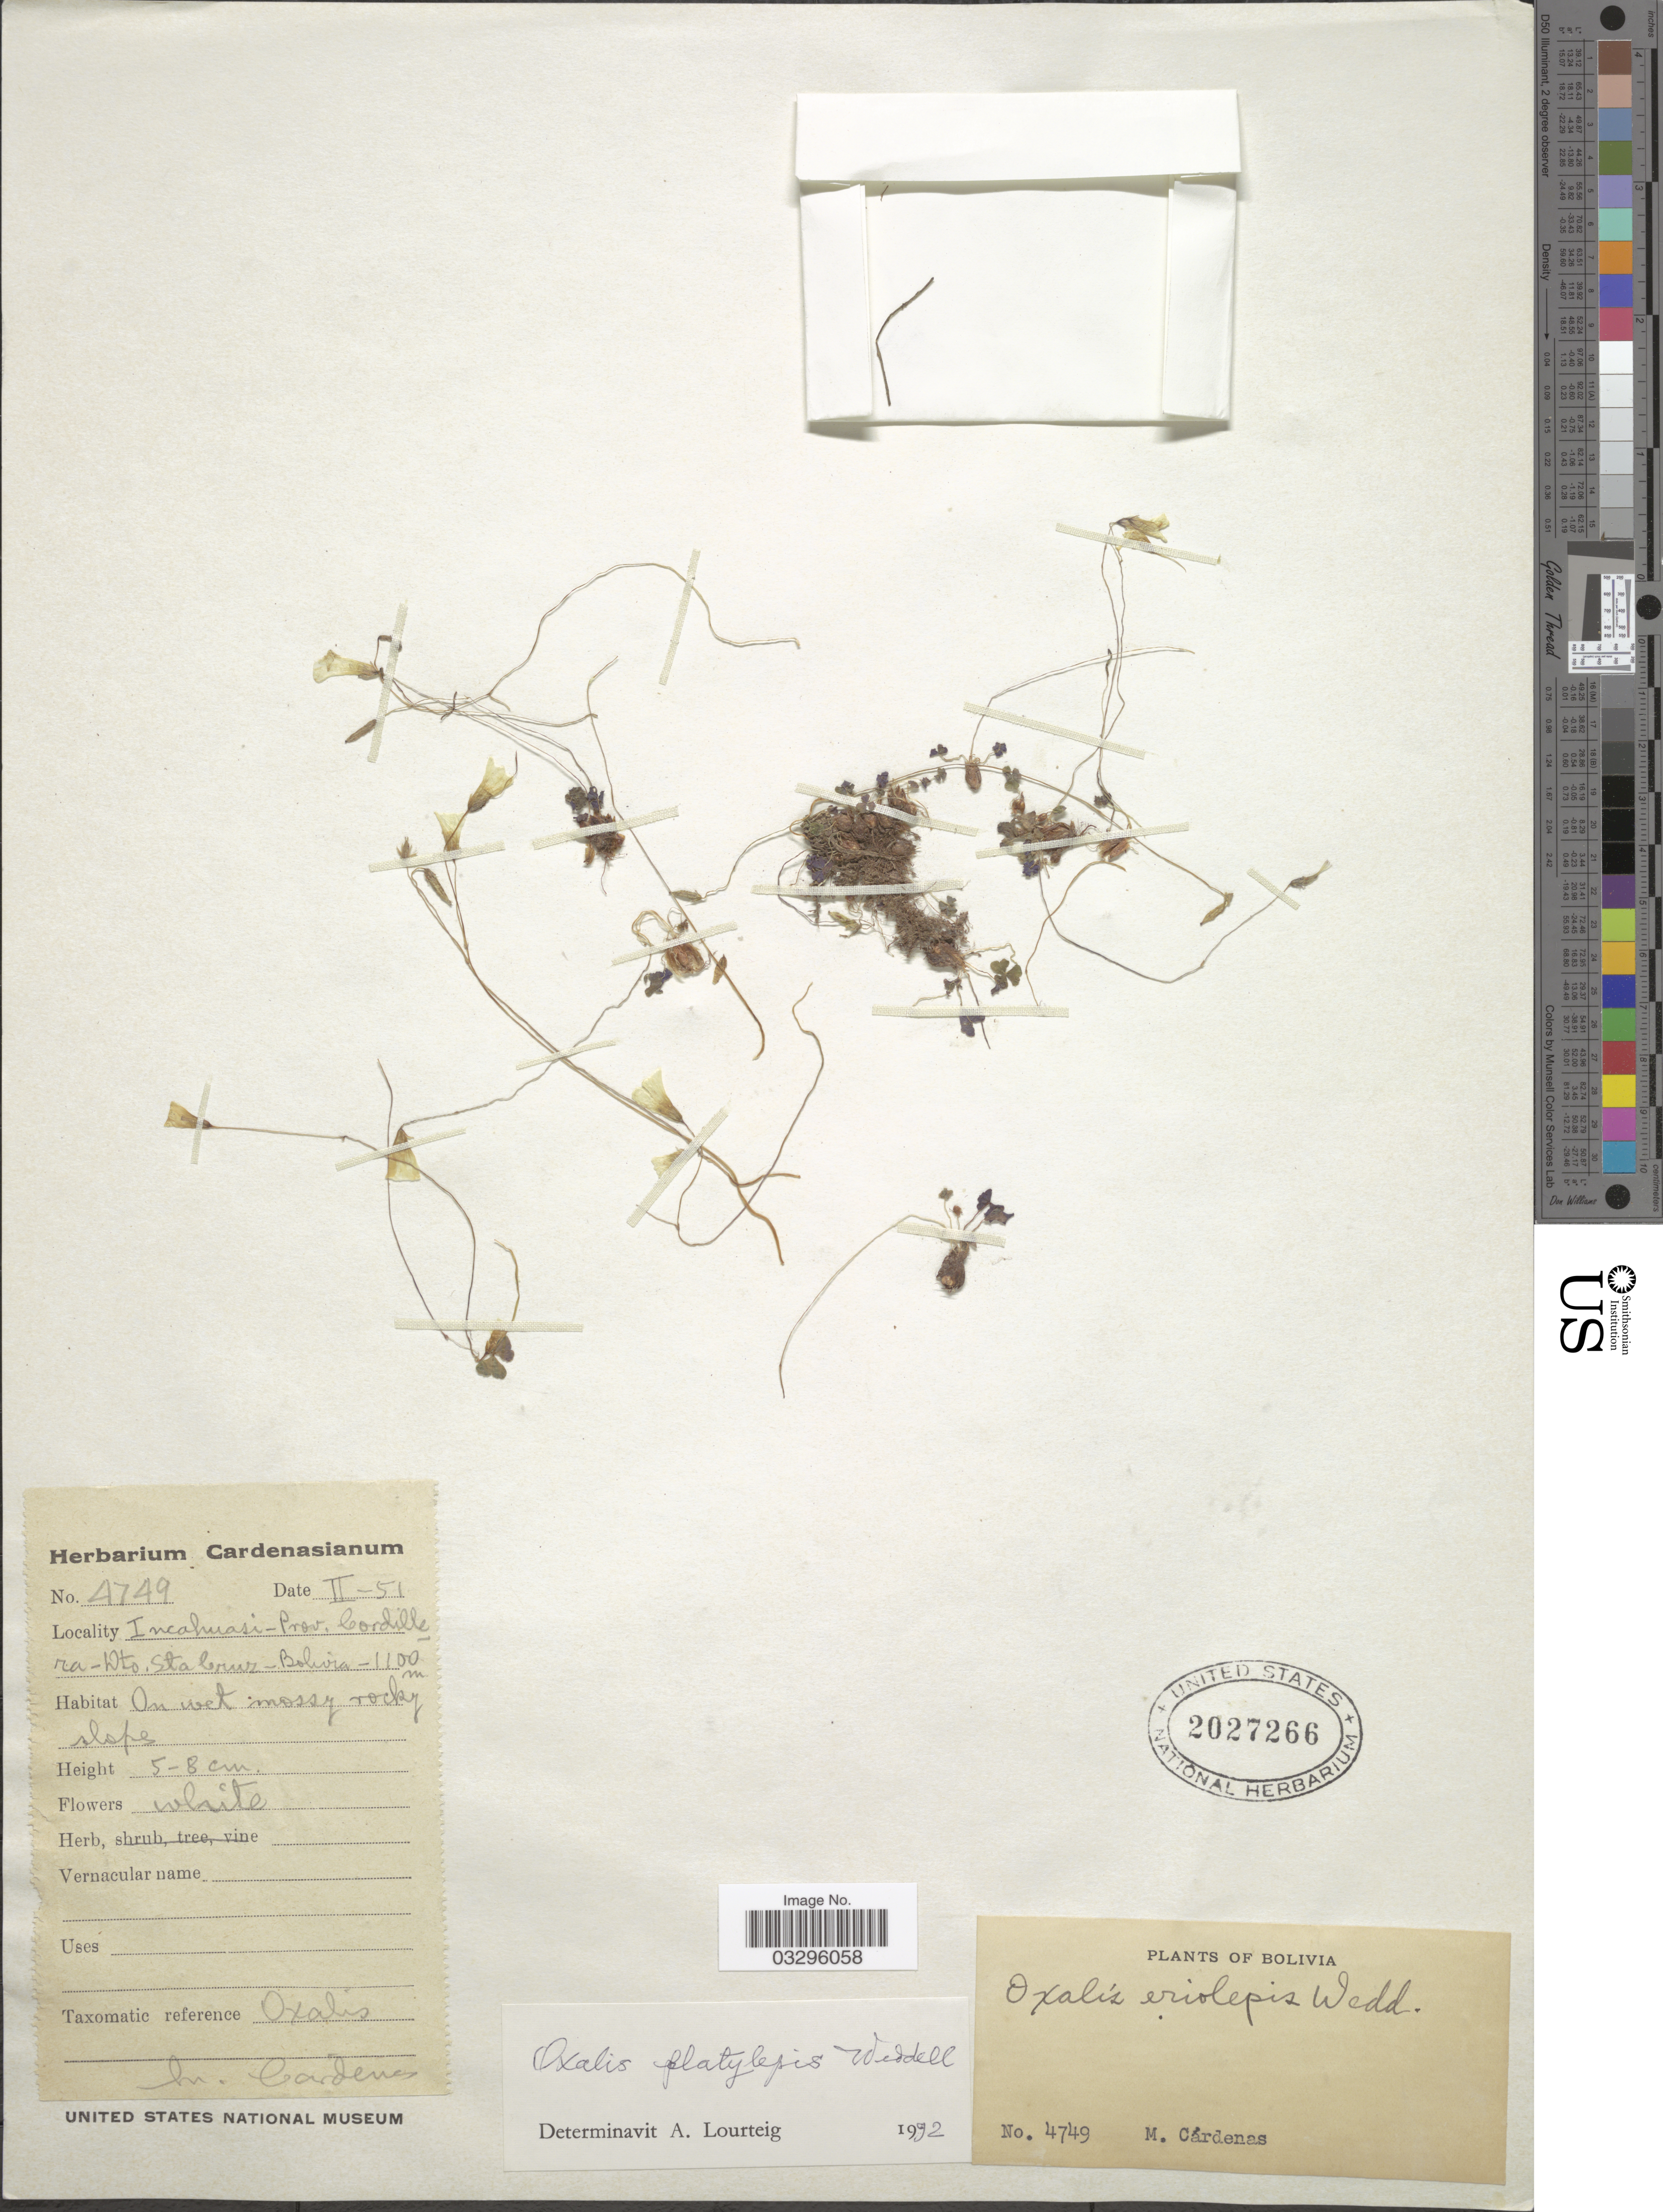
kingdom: Plantae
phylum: Tracheophyta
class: Magnoliopsida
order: Oxalidales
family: Oxalidaceae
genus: Oxalis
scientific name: Oxalis platylepis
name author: Wedd.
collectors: M. Cárdenas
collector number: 4749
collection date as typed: Transcribed d/m/y: /2/51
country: Bolivia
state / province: Santa Cruz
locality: Incahuasi. Prov. Cordillera-Dto. Sta Cruz.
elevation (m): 1100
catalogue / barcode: US 2027266